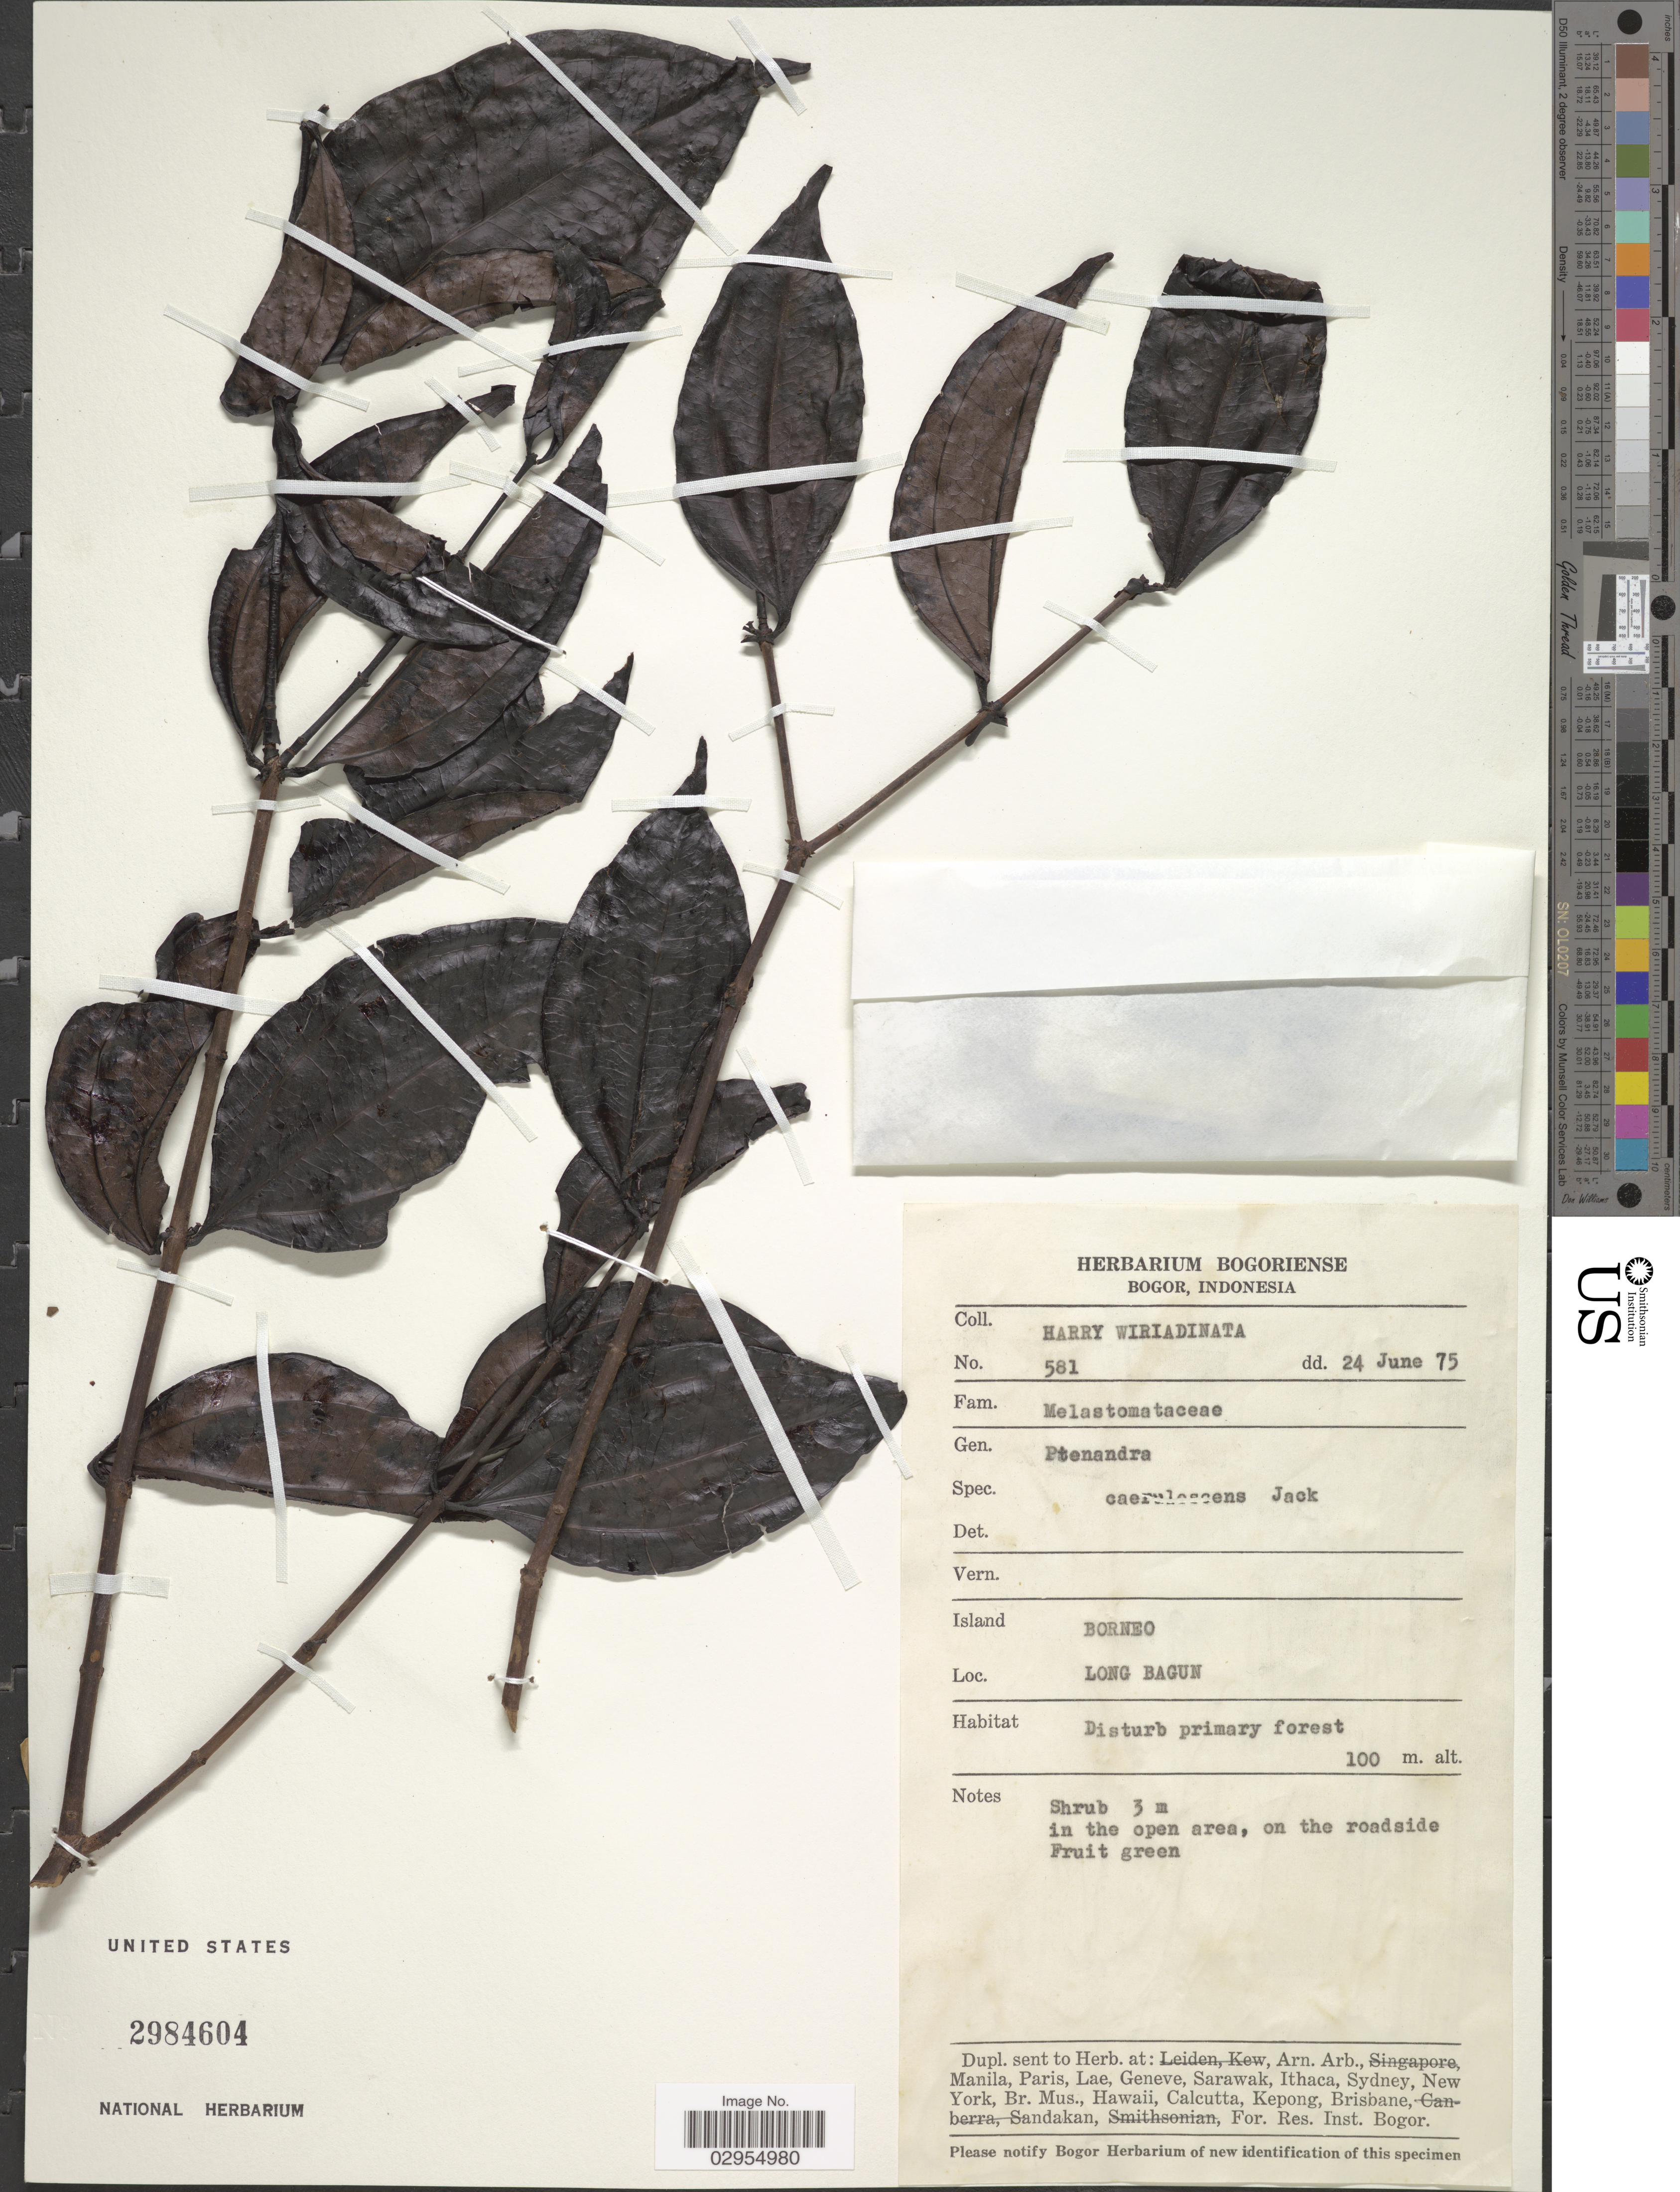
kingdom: Plantae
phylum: Tracheophyta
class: Magnoliopsida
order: Myrtales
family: Melastomataceae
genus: Pternandra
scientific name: Pternandra coerulescens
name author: Jack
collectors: H. Wiriadinata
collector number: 581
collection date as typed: Transcribed d/m/y: 24/6/75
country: Indonesia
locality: Island Borneo, Long Bagun.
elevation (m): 100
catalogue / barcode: US 2984604